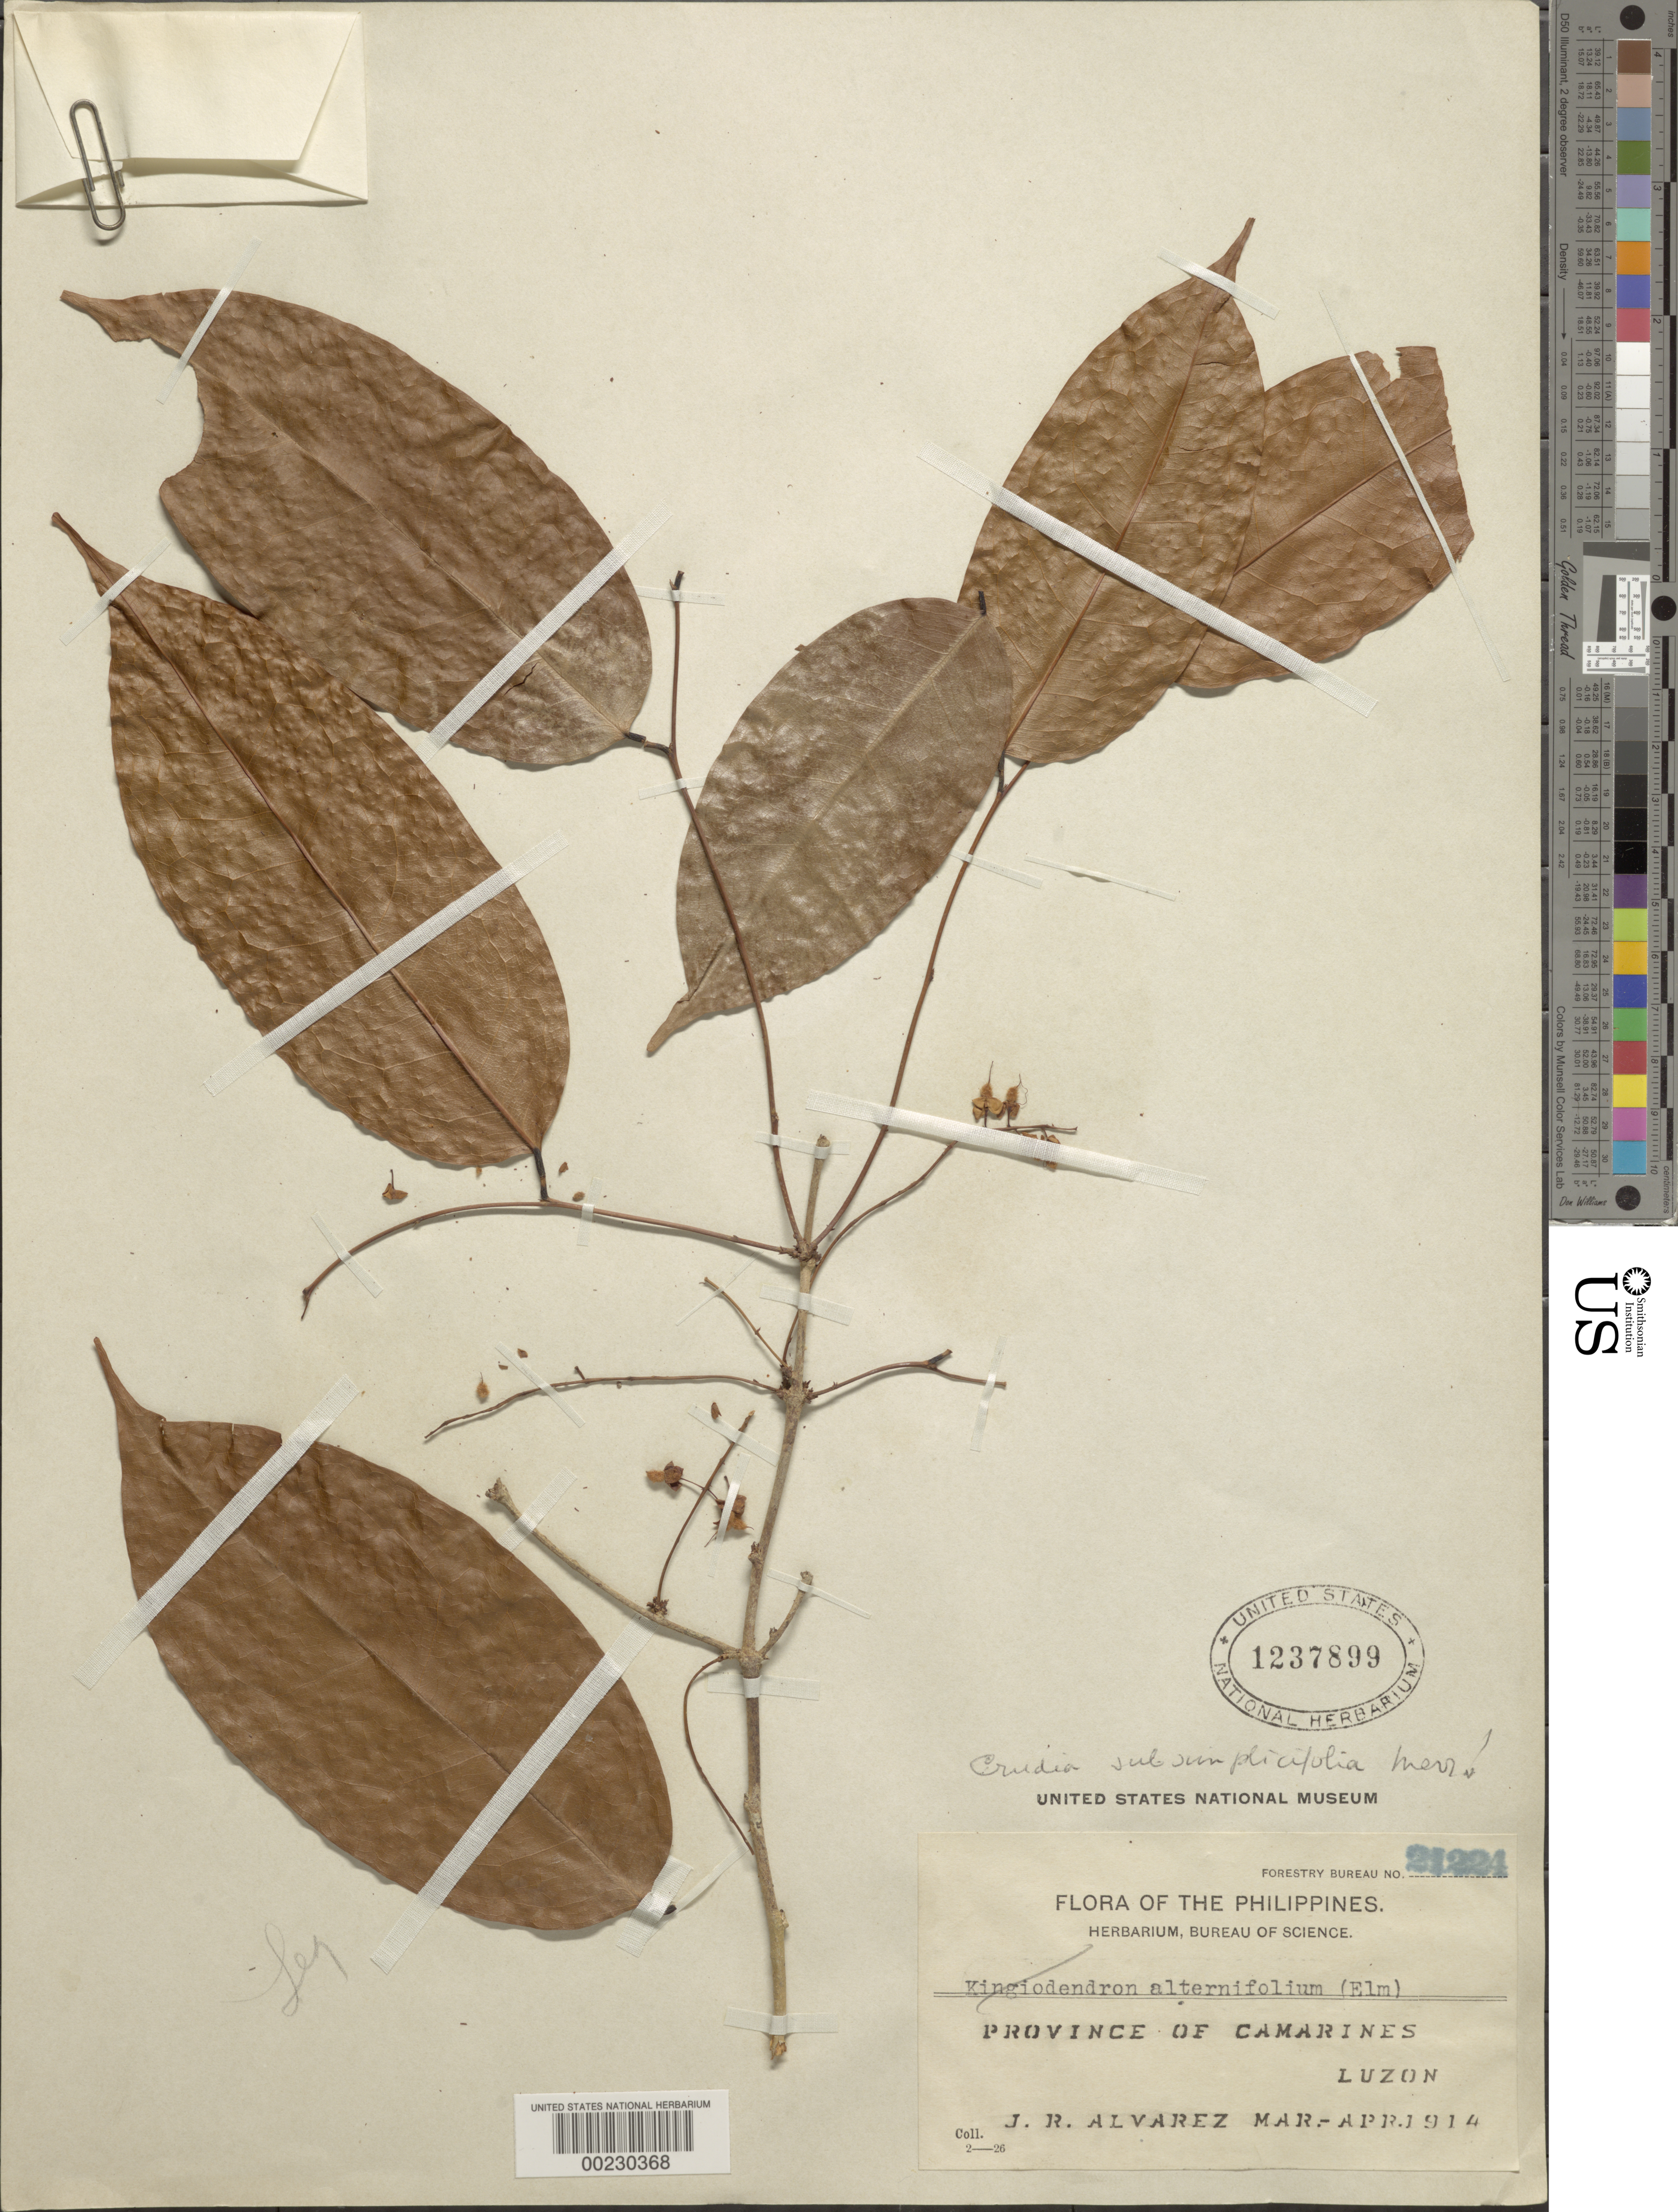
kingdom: Plantae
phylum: Tracheophyta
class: Magnoliopsida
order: Fabales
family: Fabaceae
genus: Crudia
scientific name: Crudia subsimplicifolia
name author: Merr.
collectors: R. Alvarez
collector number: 21224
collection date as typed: Mar 1914 to -- Apr 1914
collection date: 1914-03/1914-04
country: Philippines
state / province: Bicol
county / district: Camarines Norte / Camarines Sur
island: Luzon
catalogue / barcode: US 1237899